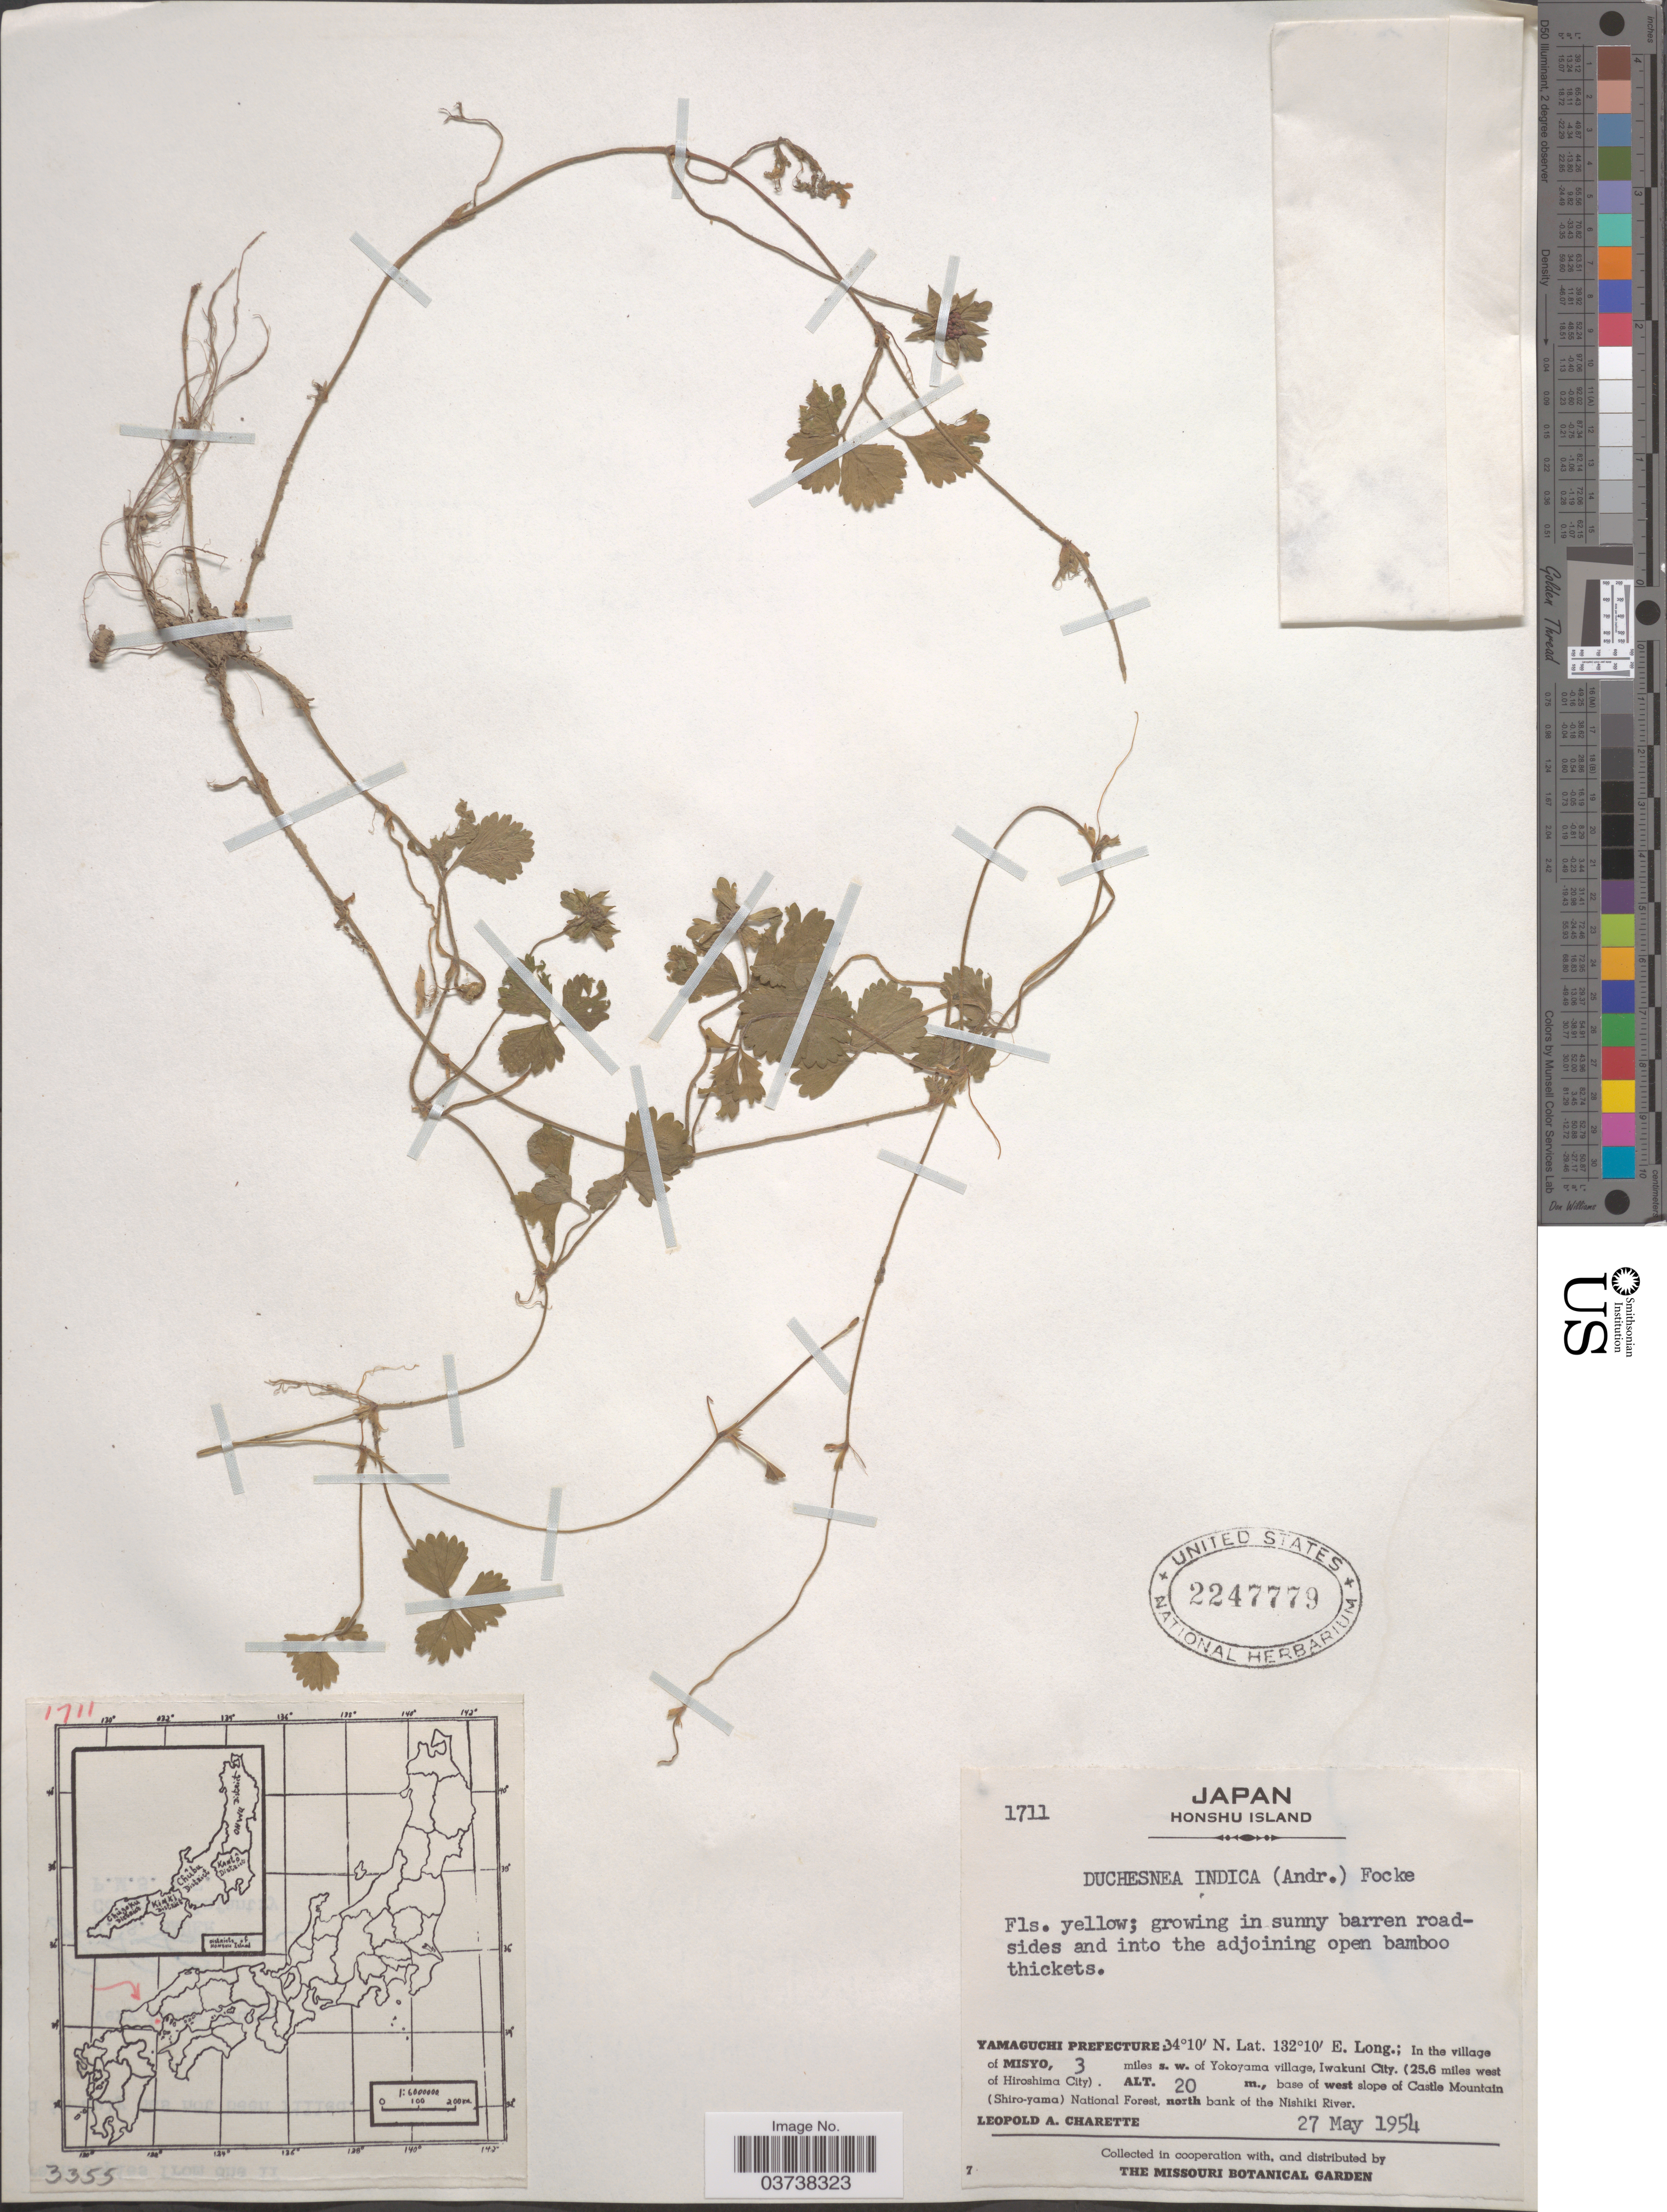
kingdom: Plantae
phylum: Tracheophyta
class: Magnoliopsida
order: Rosales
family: Rosaceae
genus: Potentilla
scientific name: Potentilla indica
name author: (Andrews) Th. Wolf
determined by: Strong, Mark T., (BOT), Smithsonian Institution - National Museum of Natural History (UNITED STATES)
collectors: L. A. Charette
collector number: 1711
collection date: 1954-05-27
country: Japan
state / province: Yamaguti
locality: Honshu Island. Yamaguchi Prefecture; In the village of Misyo, 3 miles s.w. of Yokoyama village, Iwakuni City. (25.6 miles west of Hiroshima City). Base of west slope of Castle Mountain (Shiro-yama) National Forest, north bank of the Nishiki River.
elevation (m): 20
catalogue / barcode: US 2247779